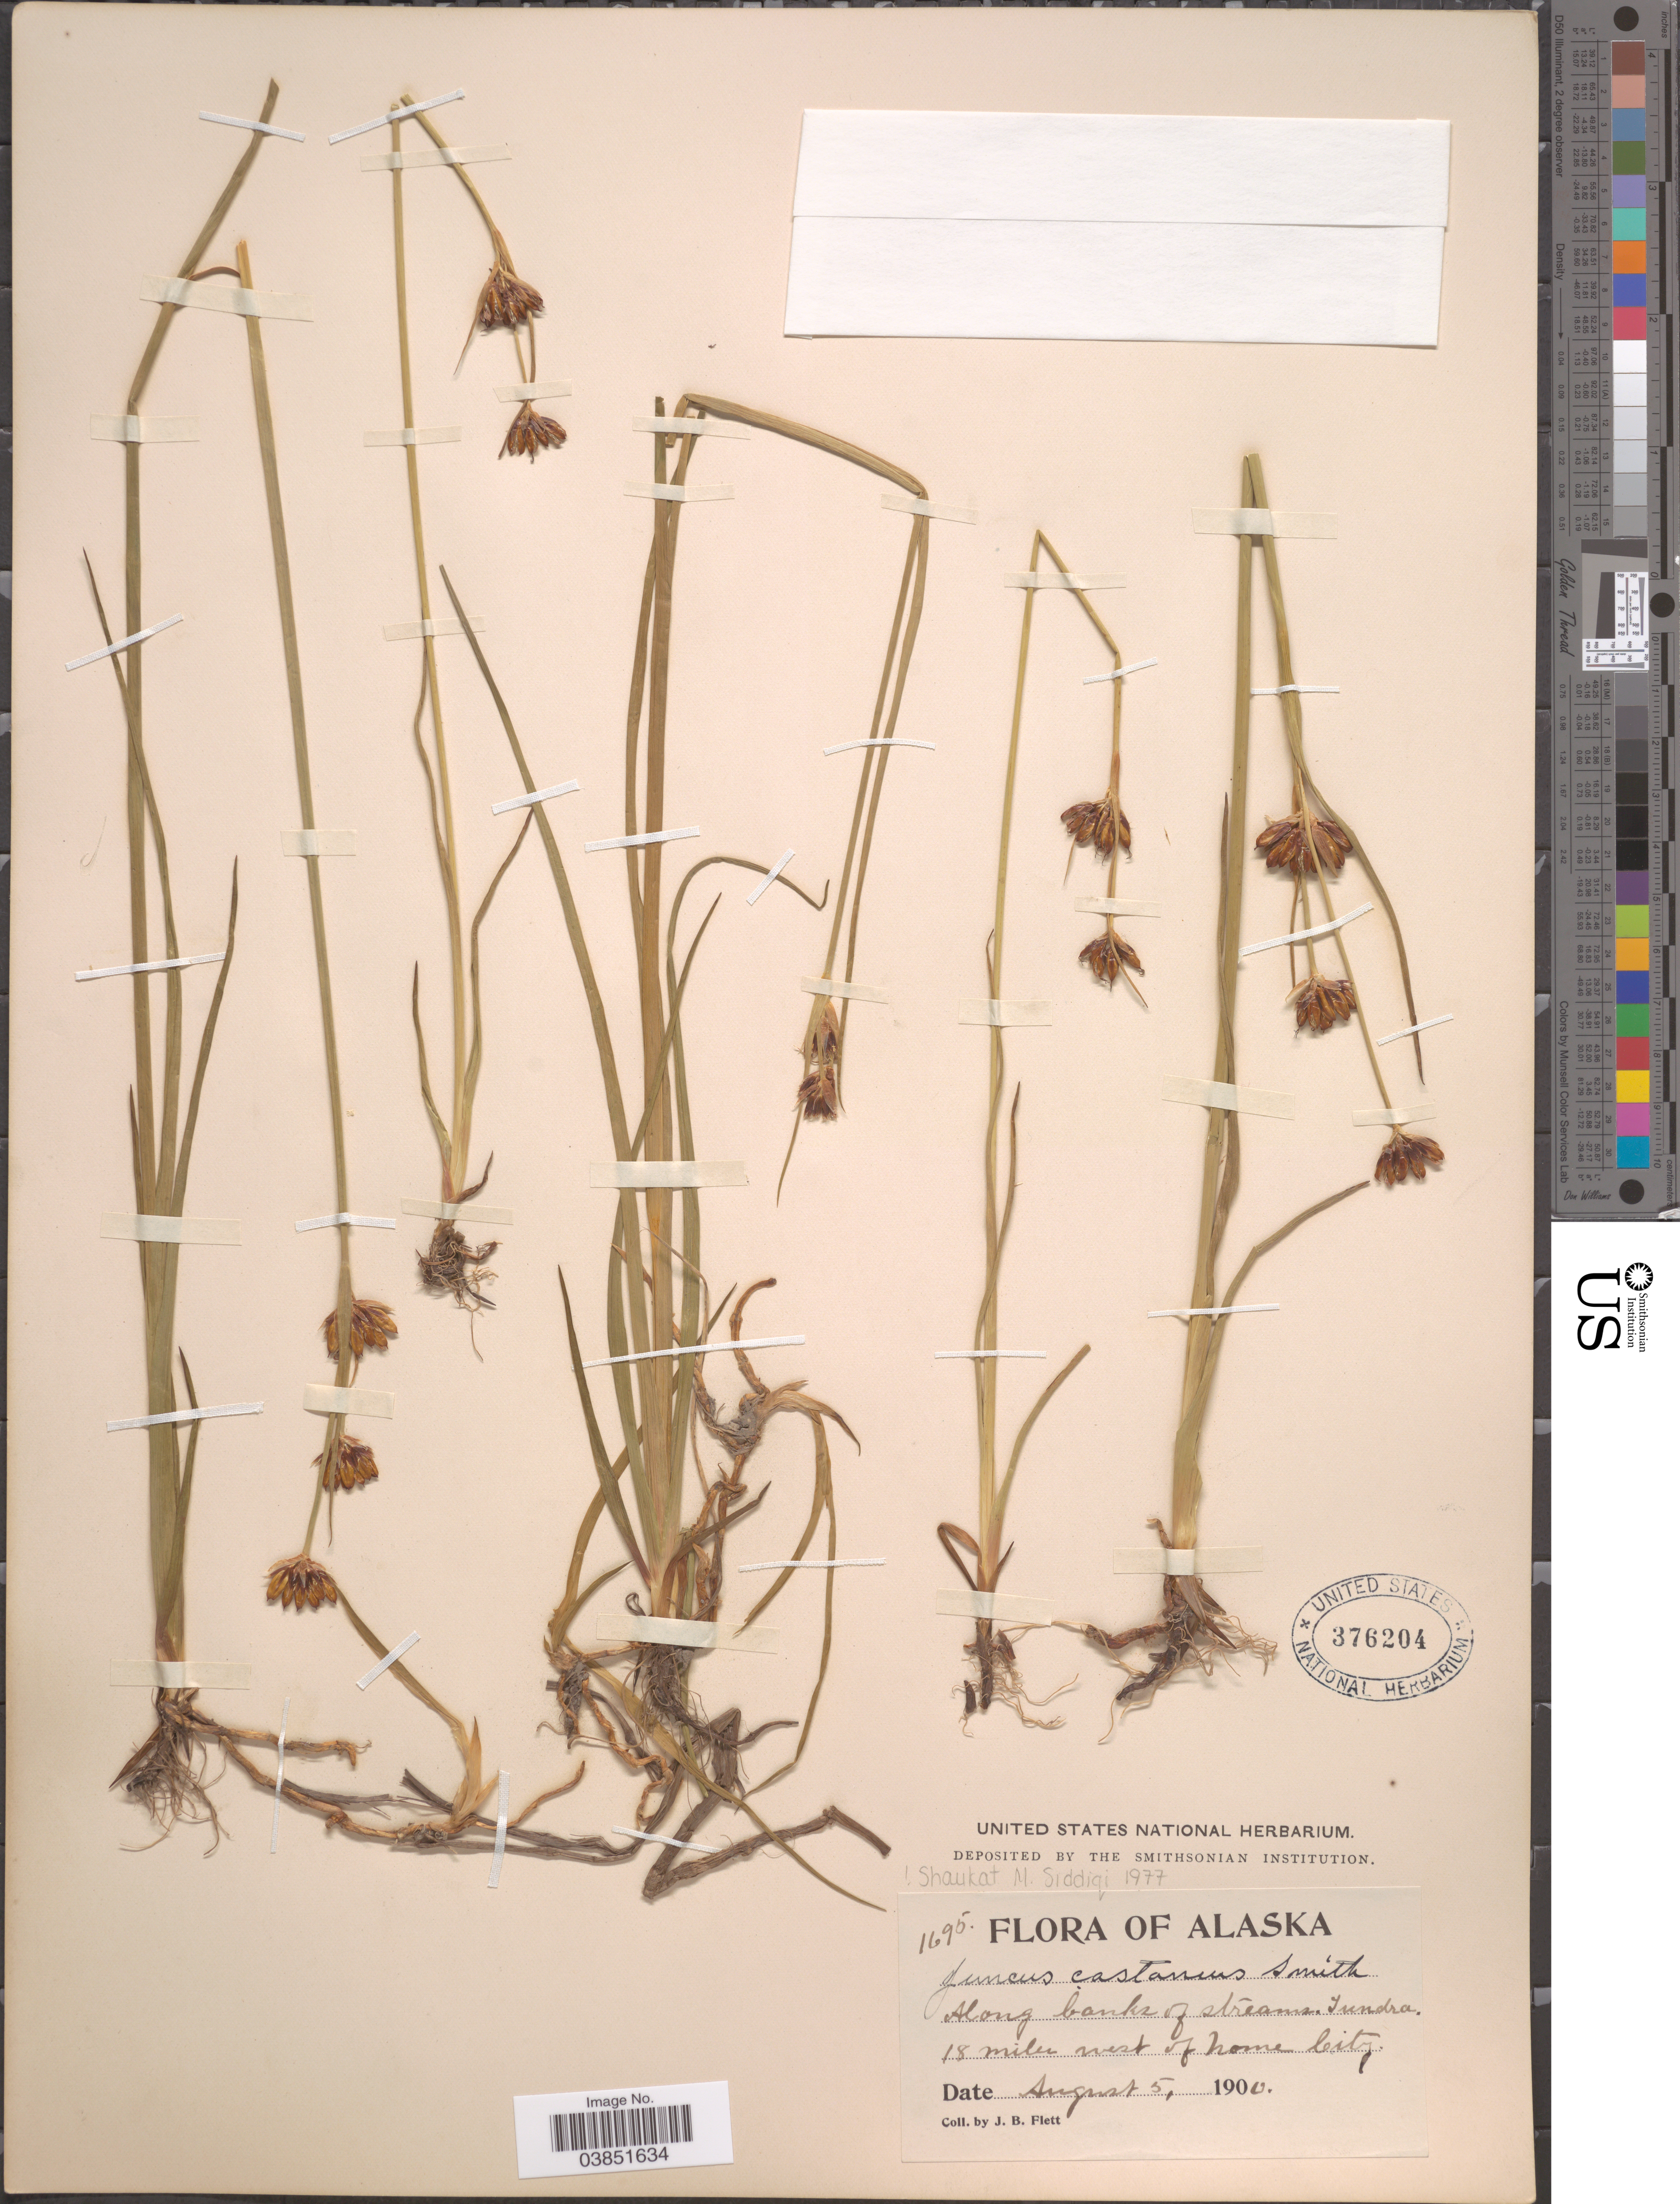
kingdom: Plantae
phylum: Tracheophyta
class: Liliopsida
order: Poales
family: Juncaceae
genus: Juncus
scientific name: Juncus castaneus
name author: Sm.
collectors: J. Flett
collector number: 1695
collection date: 1900-08-05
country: United States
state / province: Alaska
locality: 18 miles west of Nome City.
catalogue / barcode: US 376204